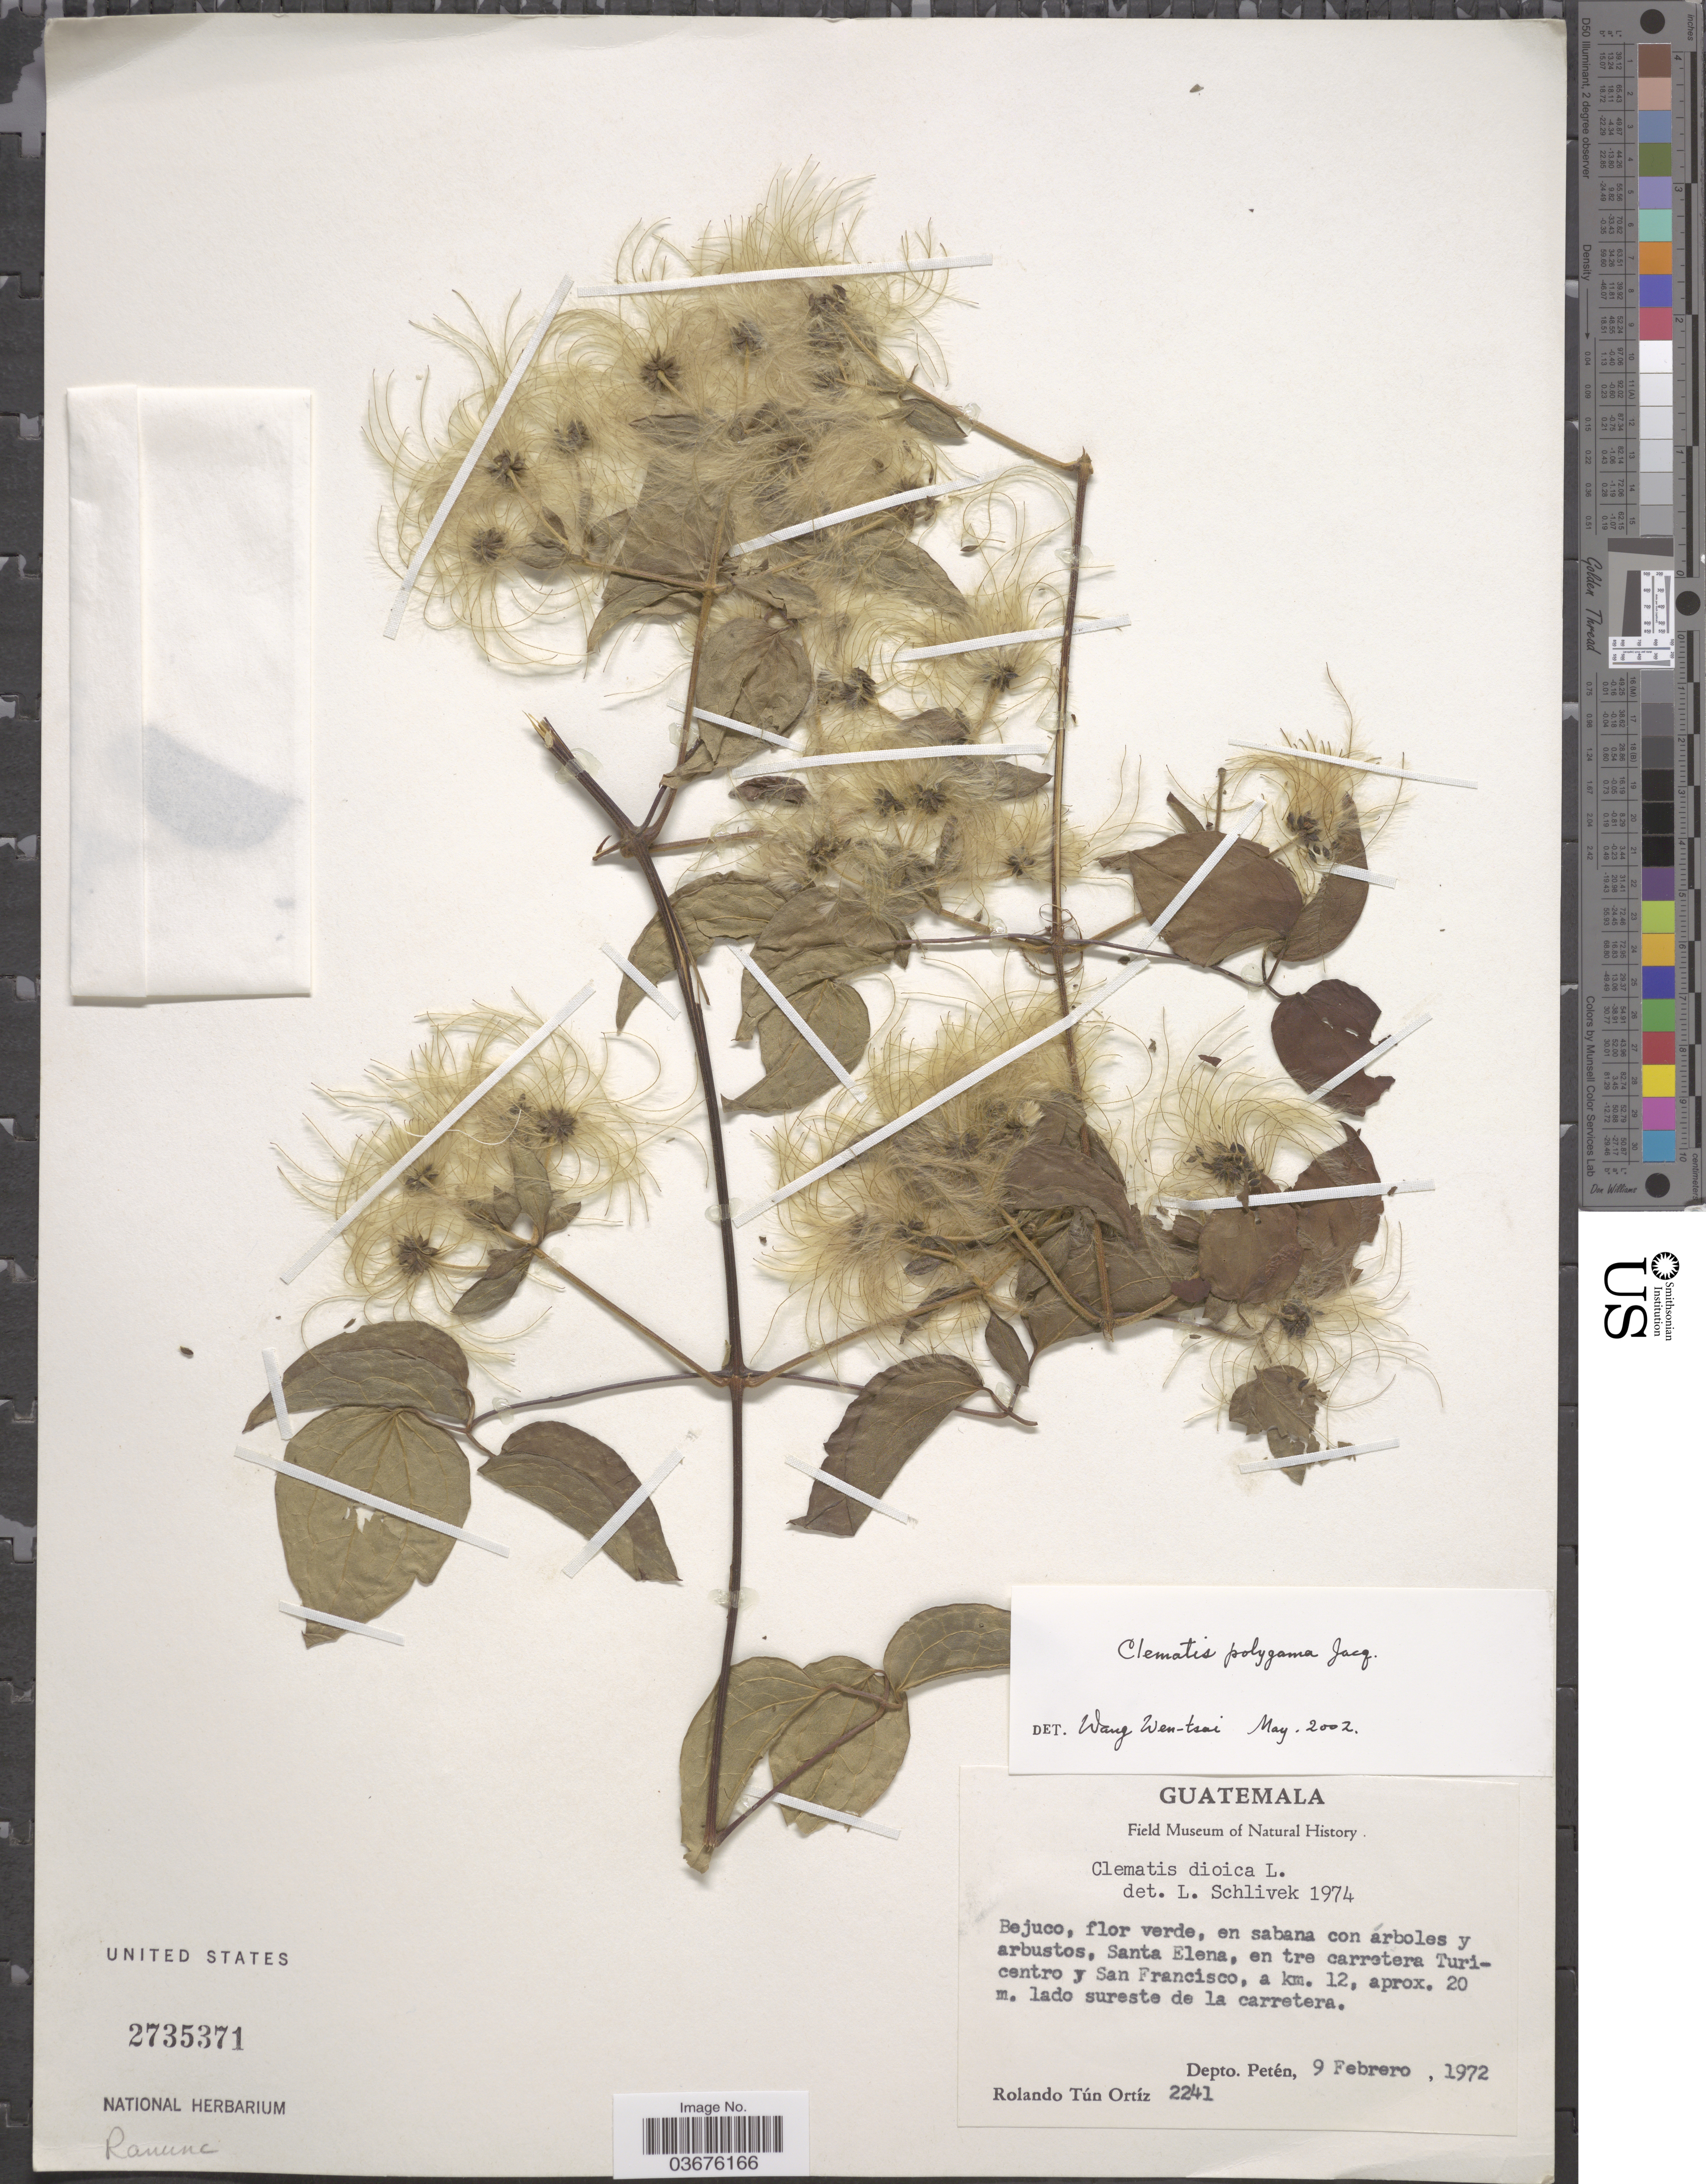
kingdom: Plantae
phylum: Tracheophyta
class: Magnoliopsida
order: Ranunculales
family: Ranunculaceae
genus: Clematis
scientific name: Clematis polygama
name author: Jacq.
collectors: R. T. Ortíz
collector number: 2241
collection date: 1972-02-09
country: Guatemala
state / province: El Peten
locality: Santa Elena, en tre carretera Turicentro y San Francisco, a km. 12, sureste de la carretera. Depto. Petén.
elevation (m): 20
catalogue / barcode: US 2735371